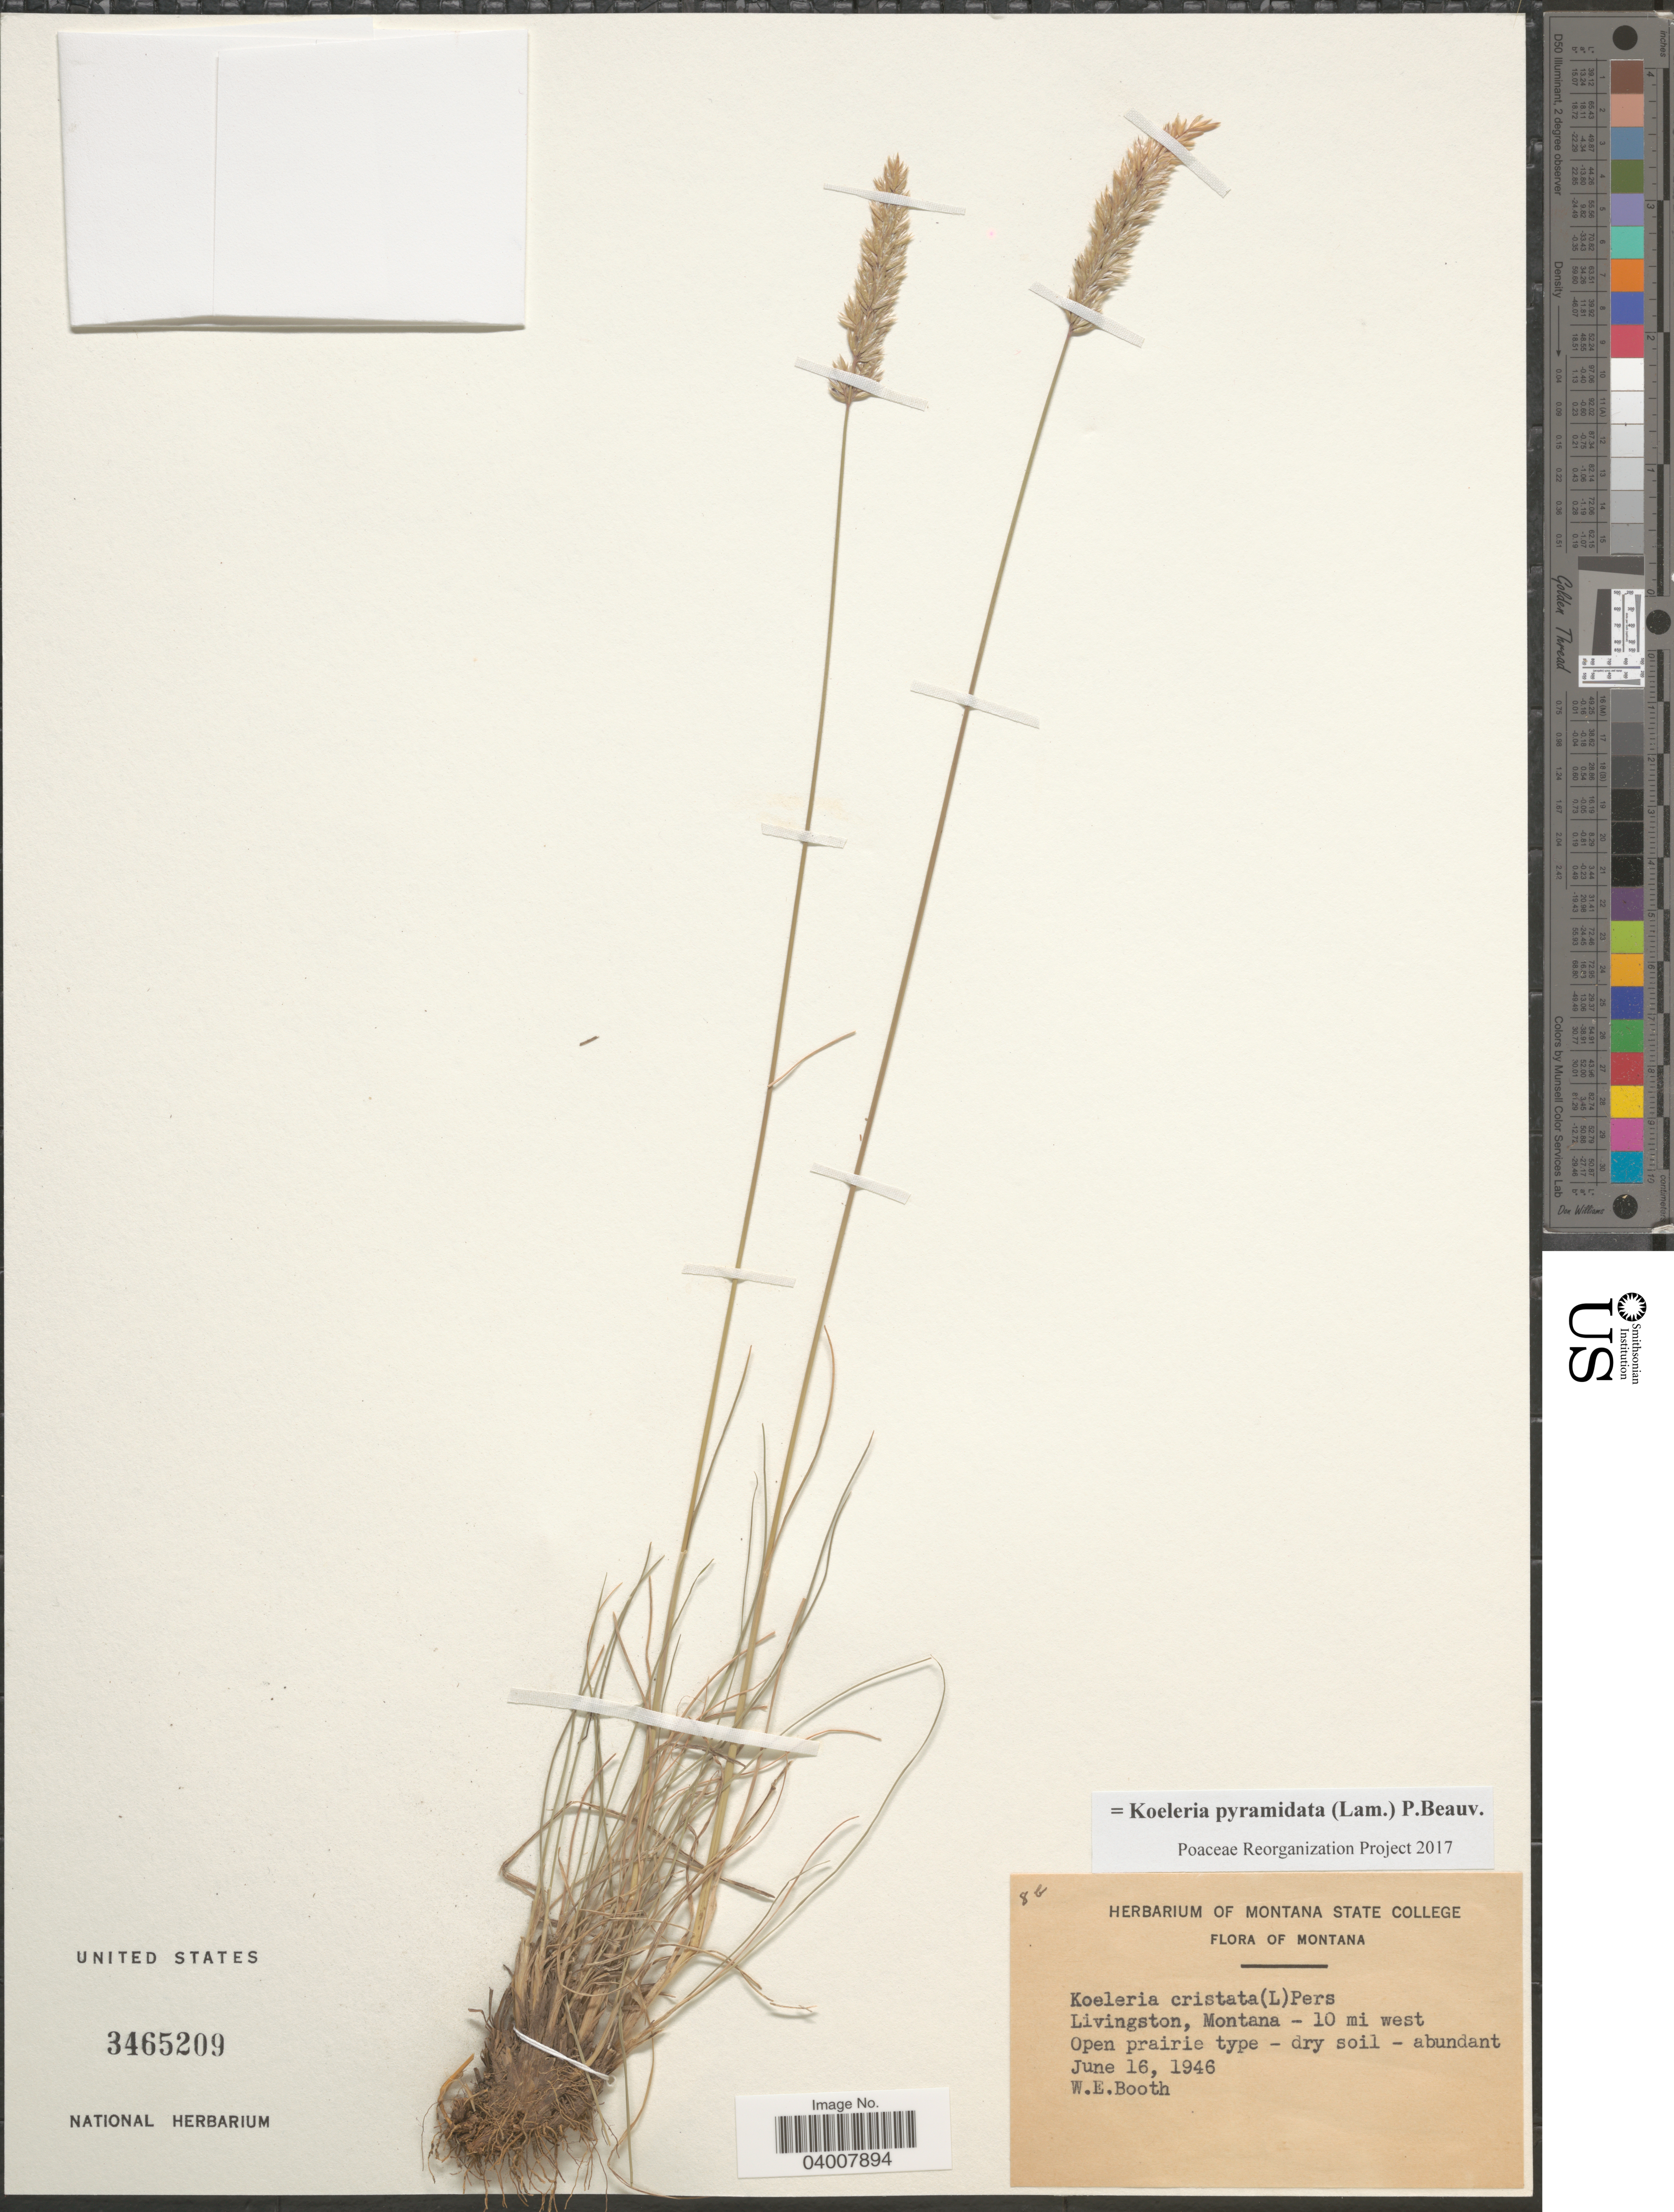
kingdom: Plantae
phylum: Tracheophyta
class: Liliopsida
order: Poales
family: Poaceae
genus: Koeleria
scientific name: Koeleria pyramidata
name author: (Lam.) P. Beauv.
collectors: W. Booth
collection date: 1946-06-16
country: United States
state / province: Montana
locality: Livingston, Montana - 10 mi west.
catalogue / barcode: US 3465209